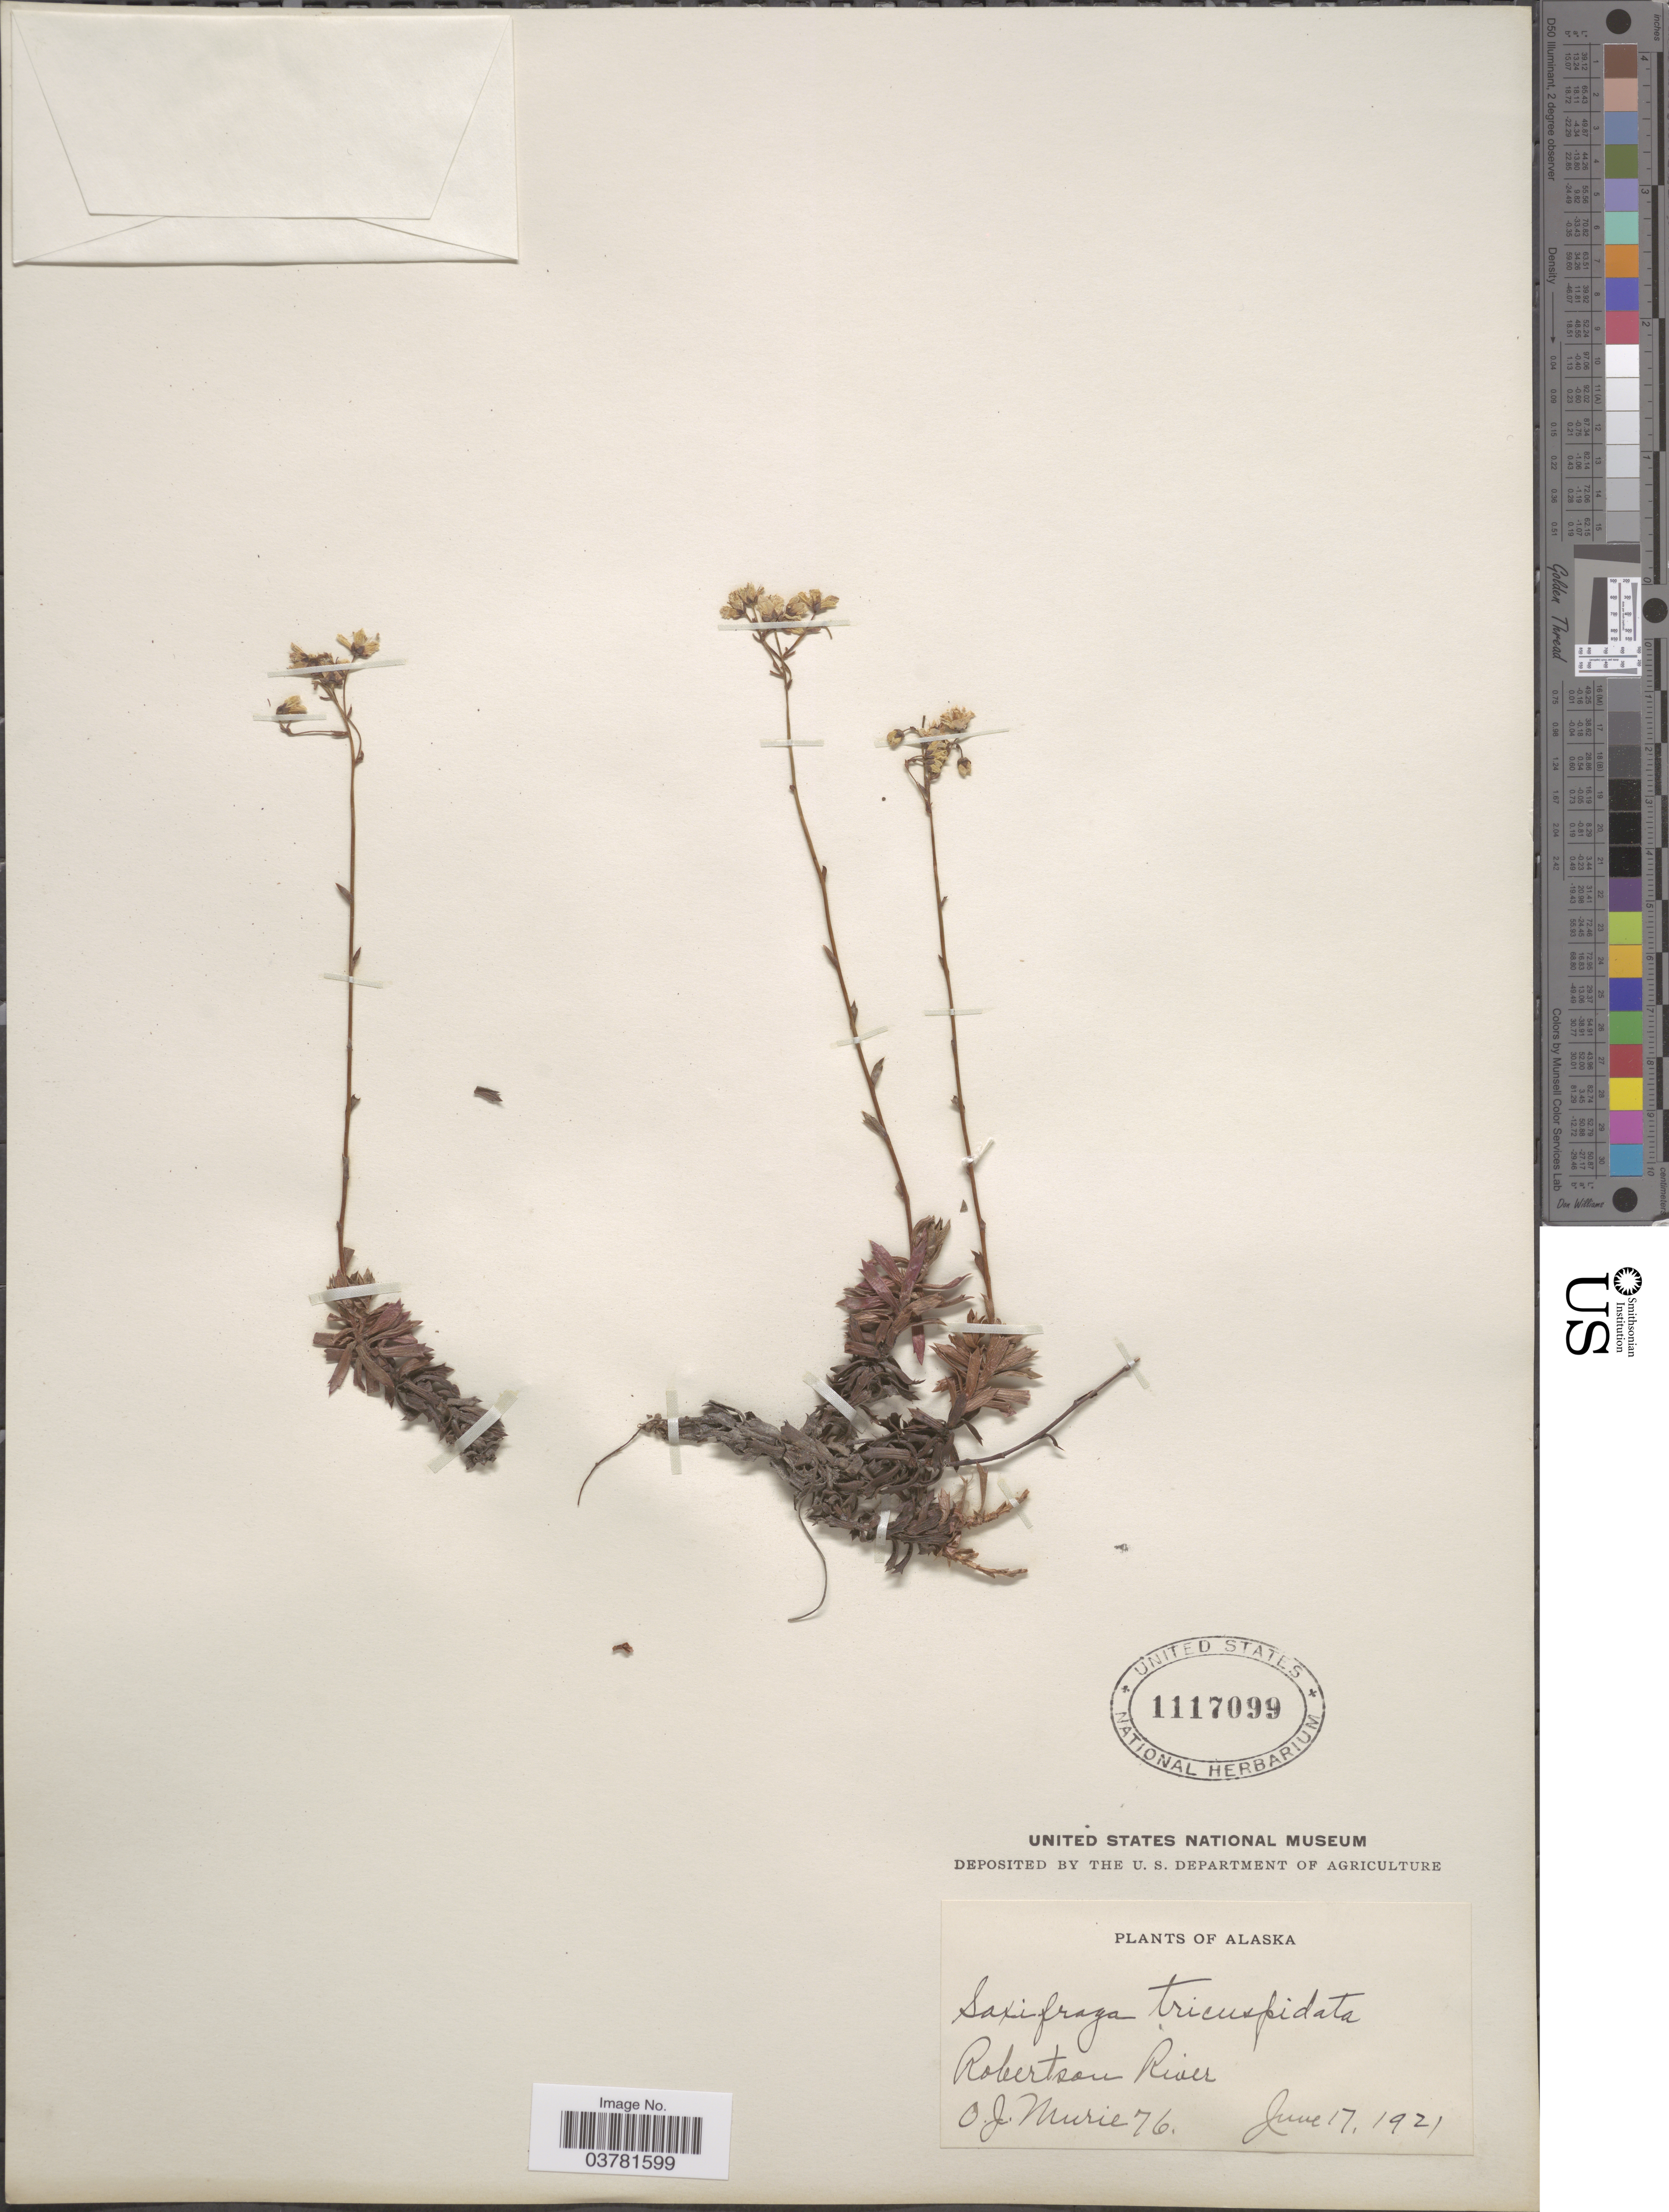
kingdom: Plantae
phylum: Tracheophyta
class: Magnoliopsida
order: Saxifragales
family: Saxifragaceae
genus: Saxifraga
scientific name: Saxifraga tricuspidata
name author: Rottb.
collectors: O. Murie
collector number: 76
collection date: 1921-06-17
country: United States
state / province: Alaska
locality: Robertson River.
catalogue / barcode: US 1117099